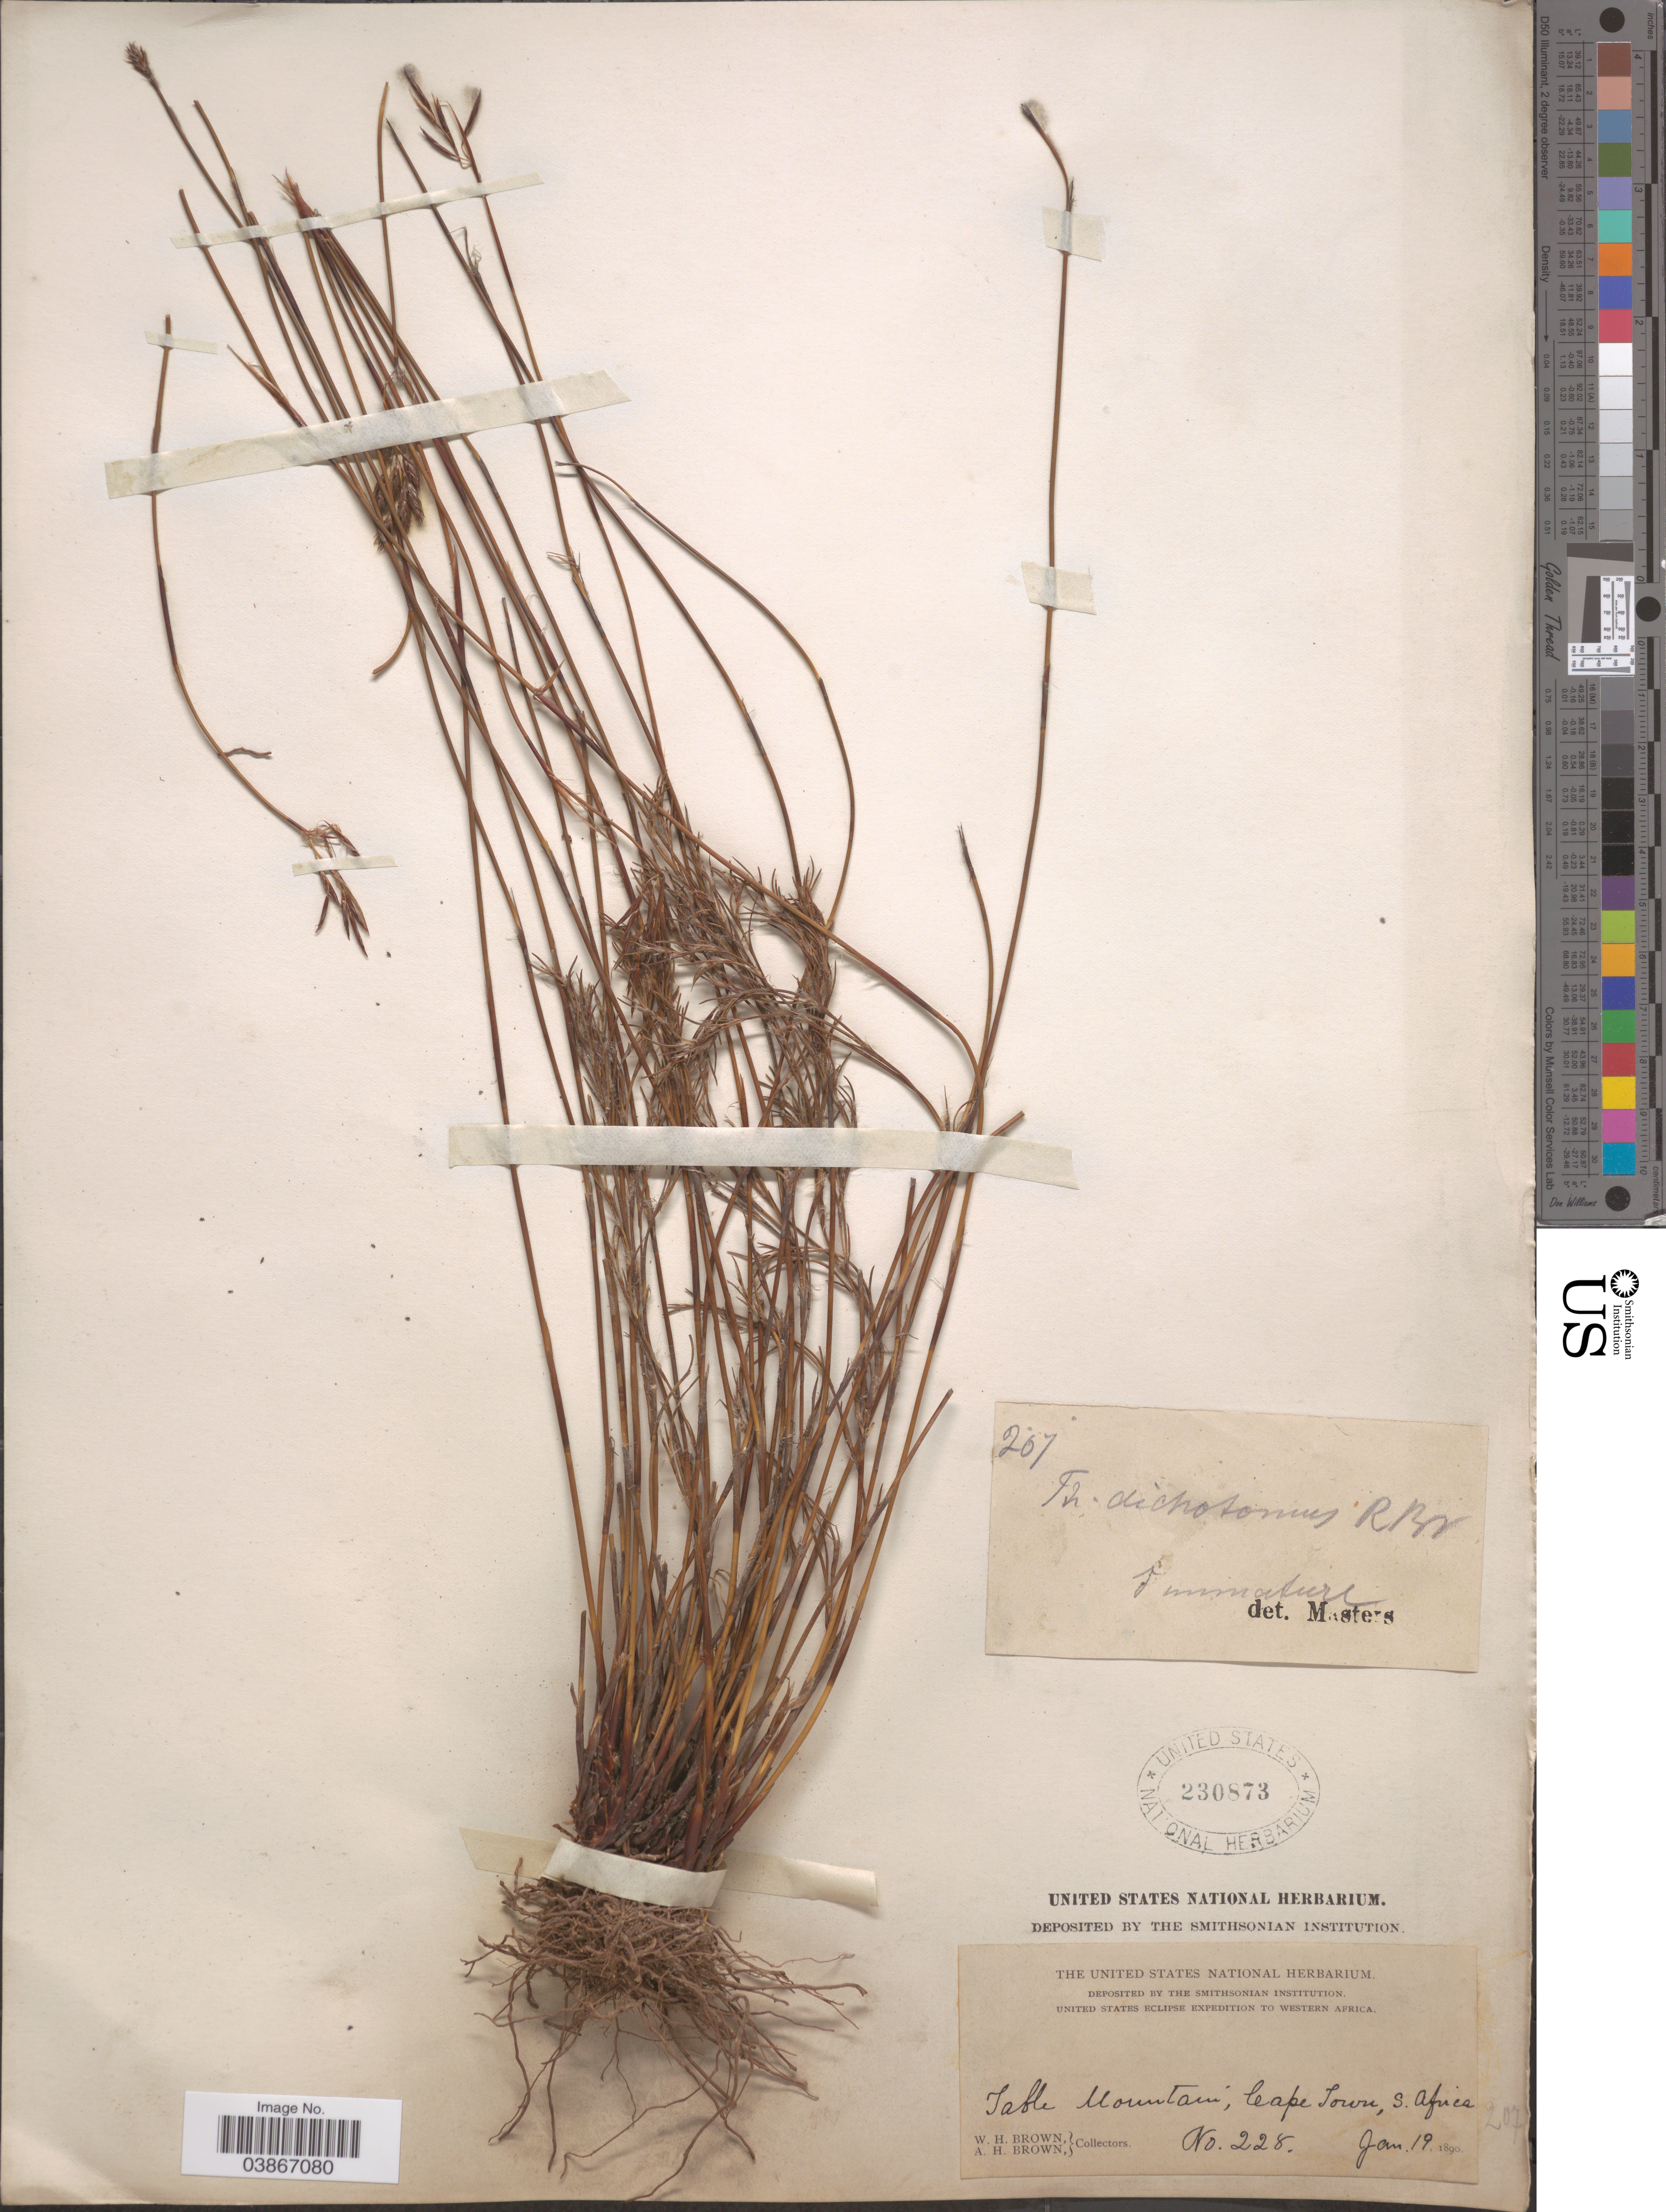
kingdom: Plantae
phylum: Tracheophyta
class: Liliopsida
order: Poales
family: Restionaceae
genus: Thamnochortus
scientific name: Thamnochortus dichotomus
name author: R. Br.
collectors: W. H. Brown & A. H. Brown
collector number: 228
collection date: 1890-01-19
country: South Africa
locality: Western Africa. Table Mountain, Cape Town.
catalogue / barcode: US 230873